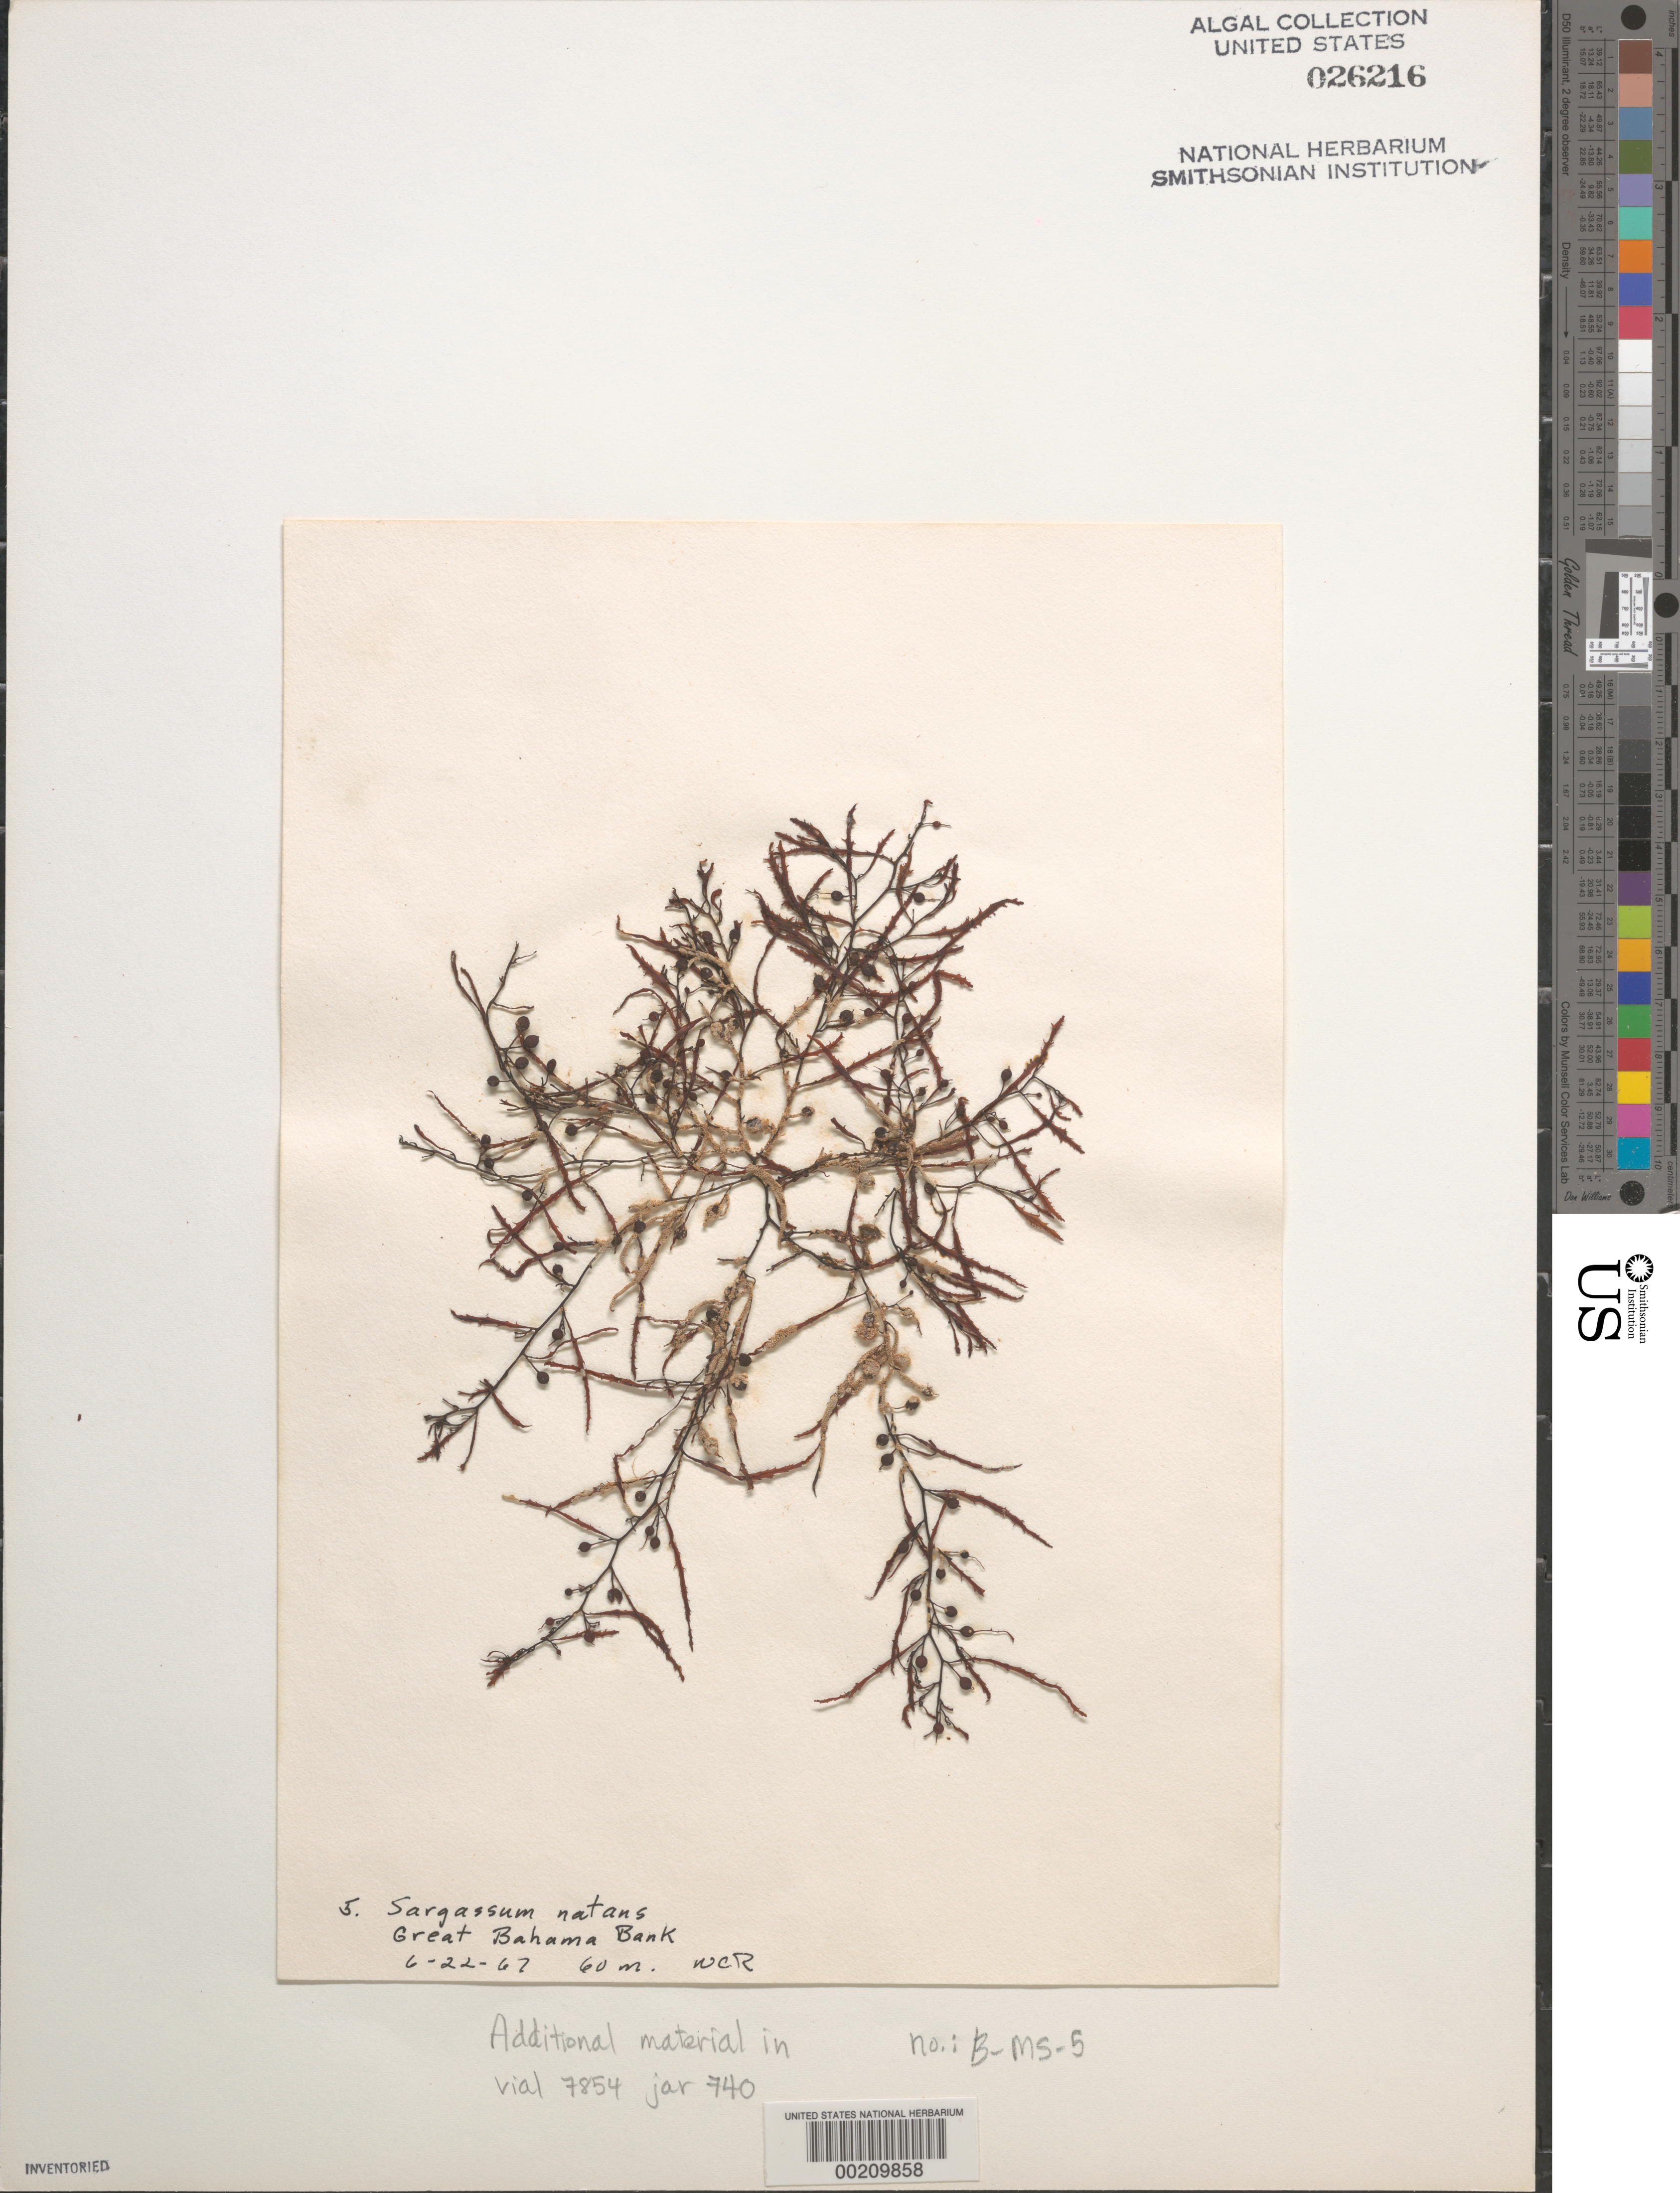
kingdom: Chromista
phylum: Ochrophyta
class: Phaeophyceae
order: Fucales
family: Sargassaceae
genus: Sargassum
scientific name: Sargassum natans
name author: (L.) Gaillon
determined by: Roth, W. C.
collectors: W. C. Roth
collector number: B-ms-5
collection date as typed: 22 Jun 1967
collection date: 1967-06-22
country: Bahamas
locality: Great Bahama Bank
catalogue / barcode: US 26216